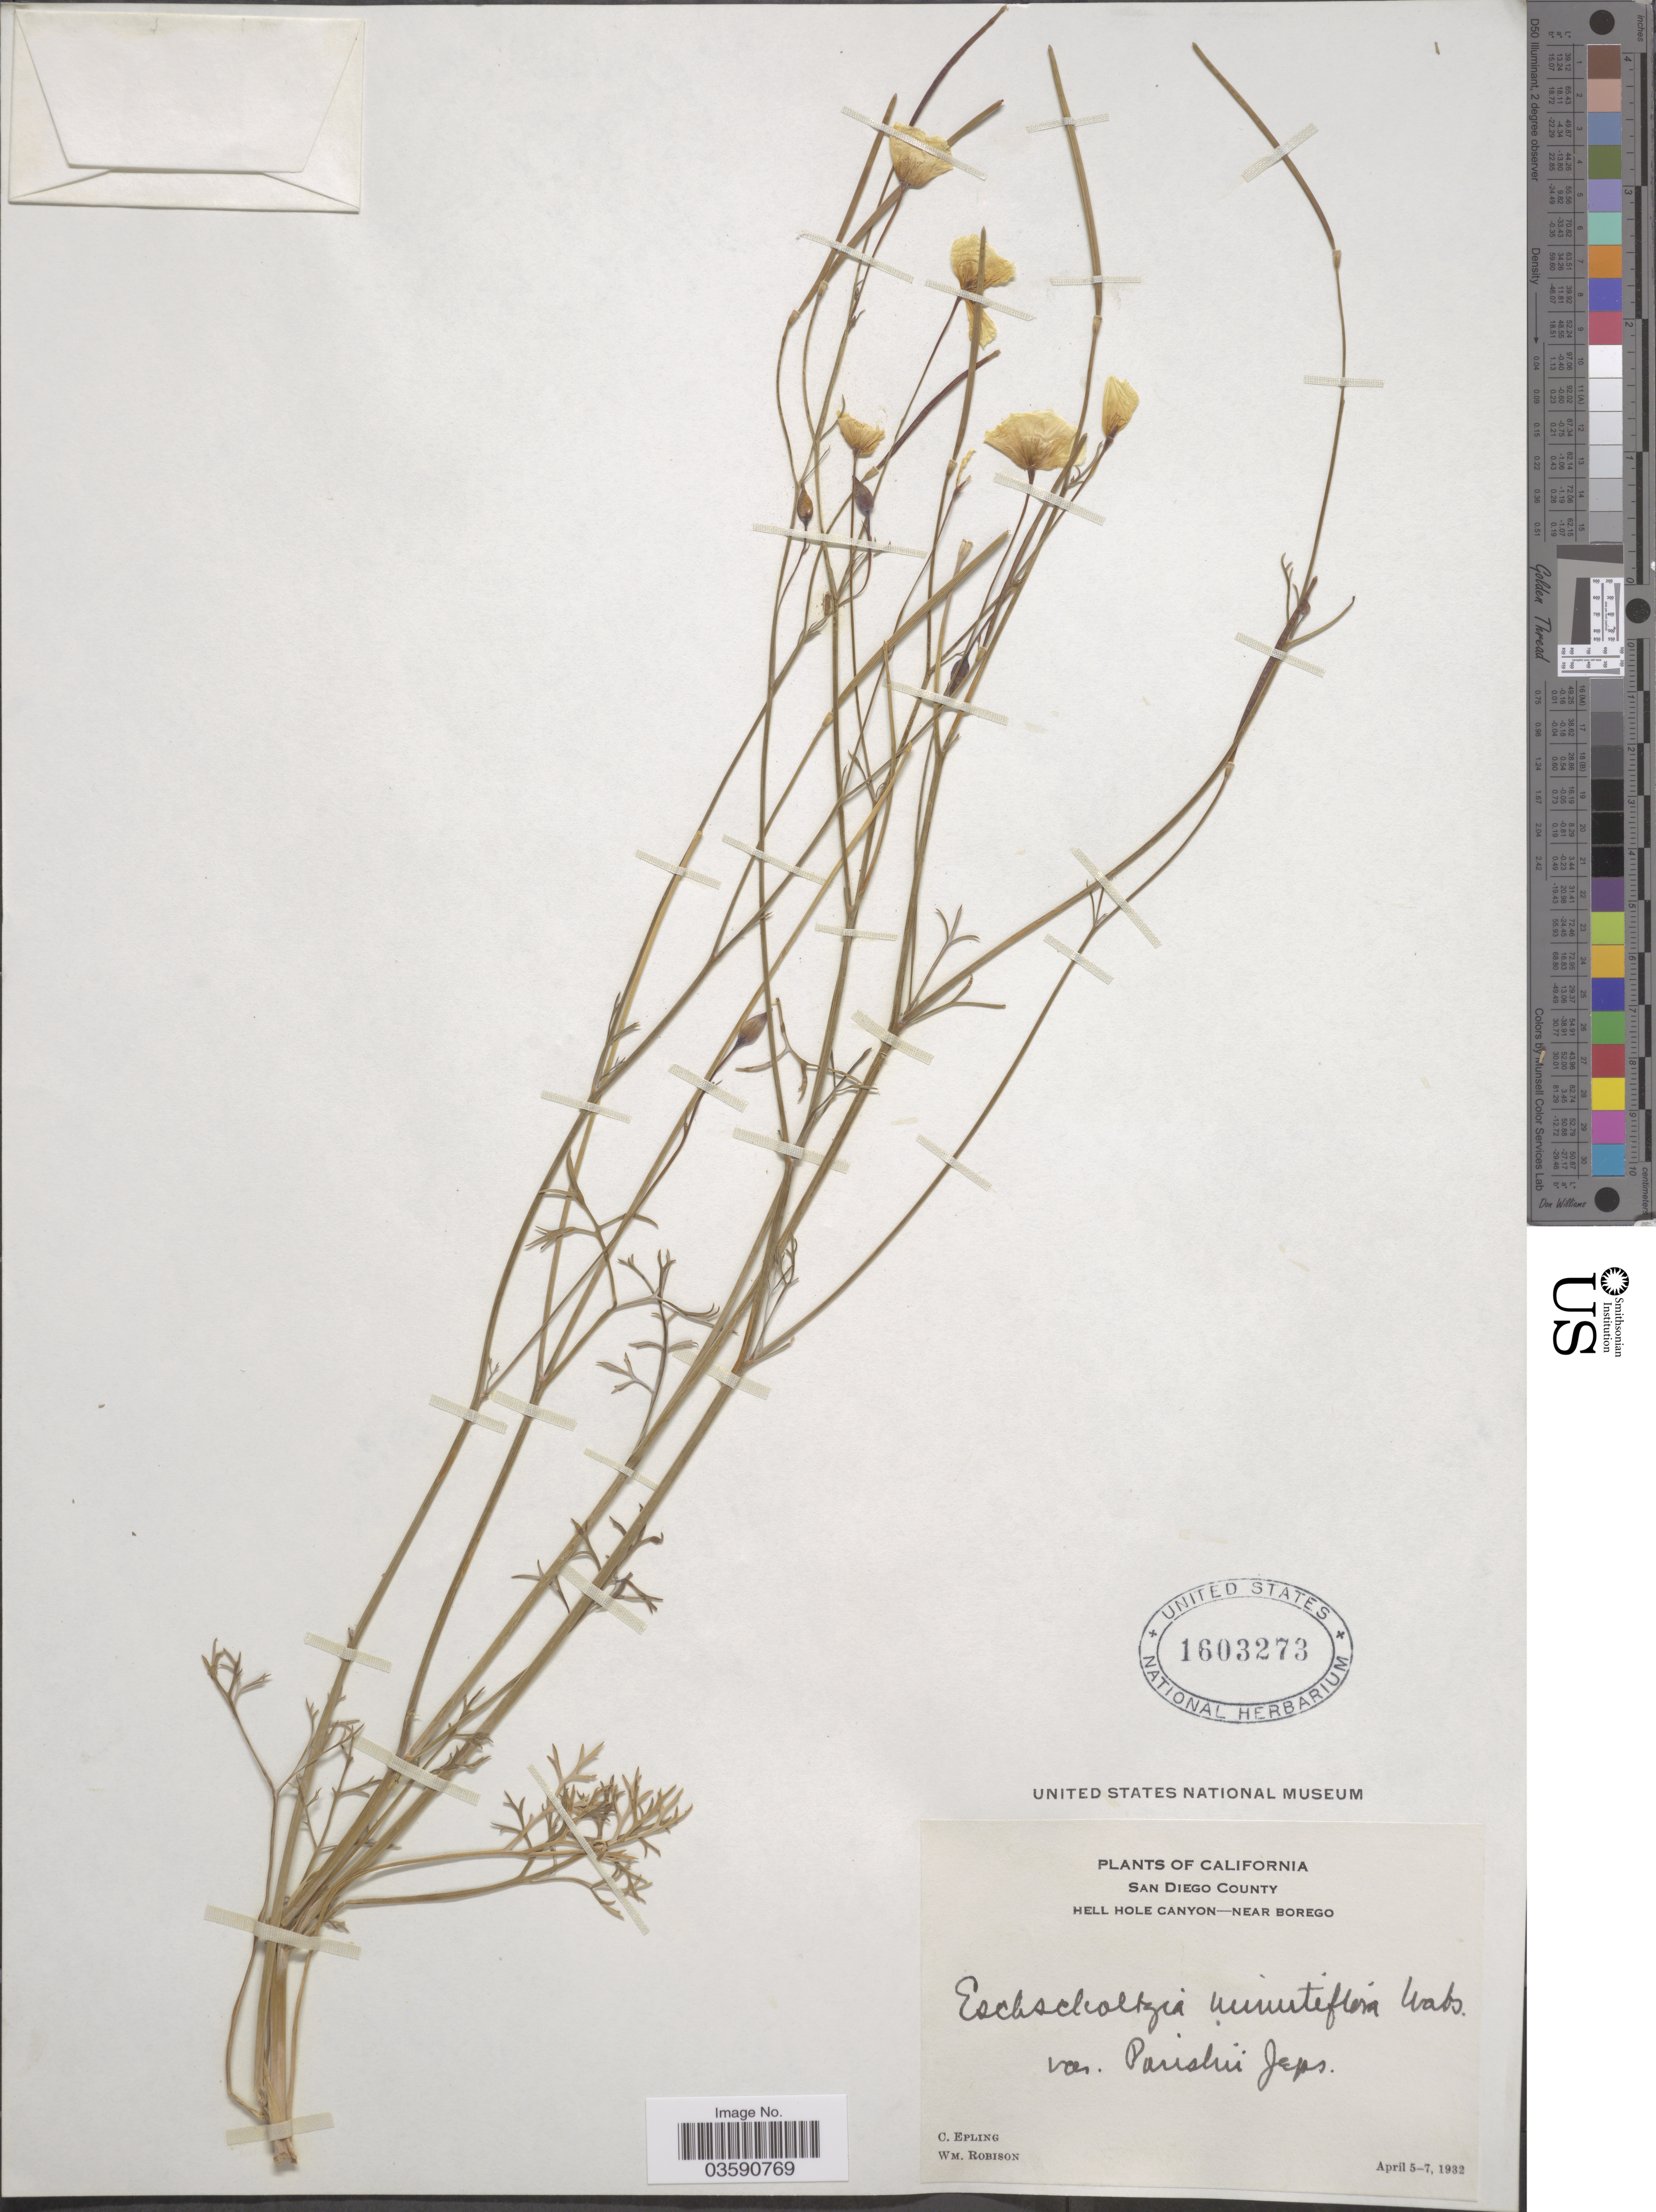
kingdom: Plantae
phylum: Tracheophyta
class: Magnoliopsida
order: Ranunculales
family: Papaveraceae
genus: Eschscholzia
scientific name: Eschscholzia parishii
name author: Greene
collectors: C. C. Epling & W. Robison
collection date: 1932-04-05/1932-04-07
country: United States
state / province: California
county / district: San Diego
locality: San Diego County. Hell Hole Canyon-near Borego.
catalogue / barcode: US 1603273